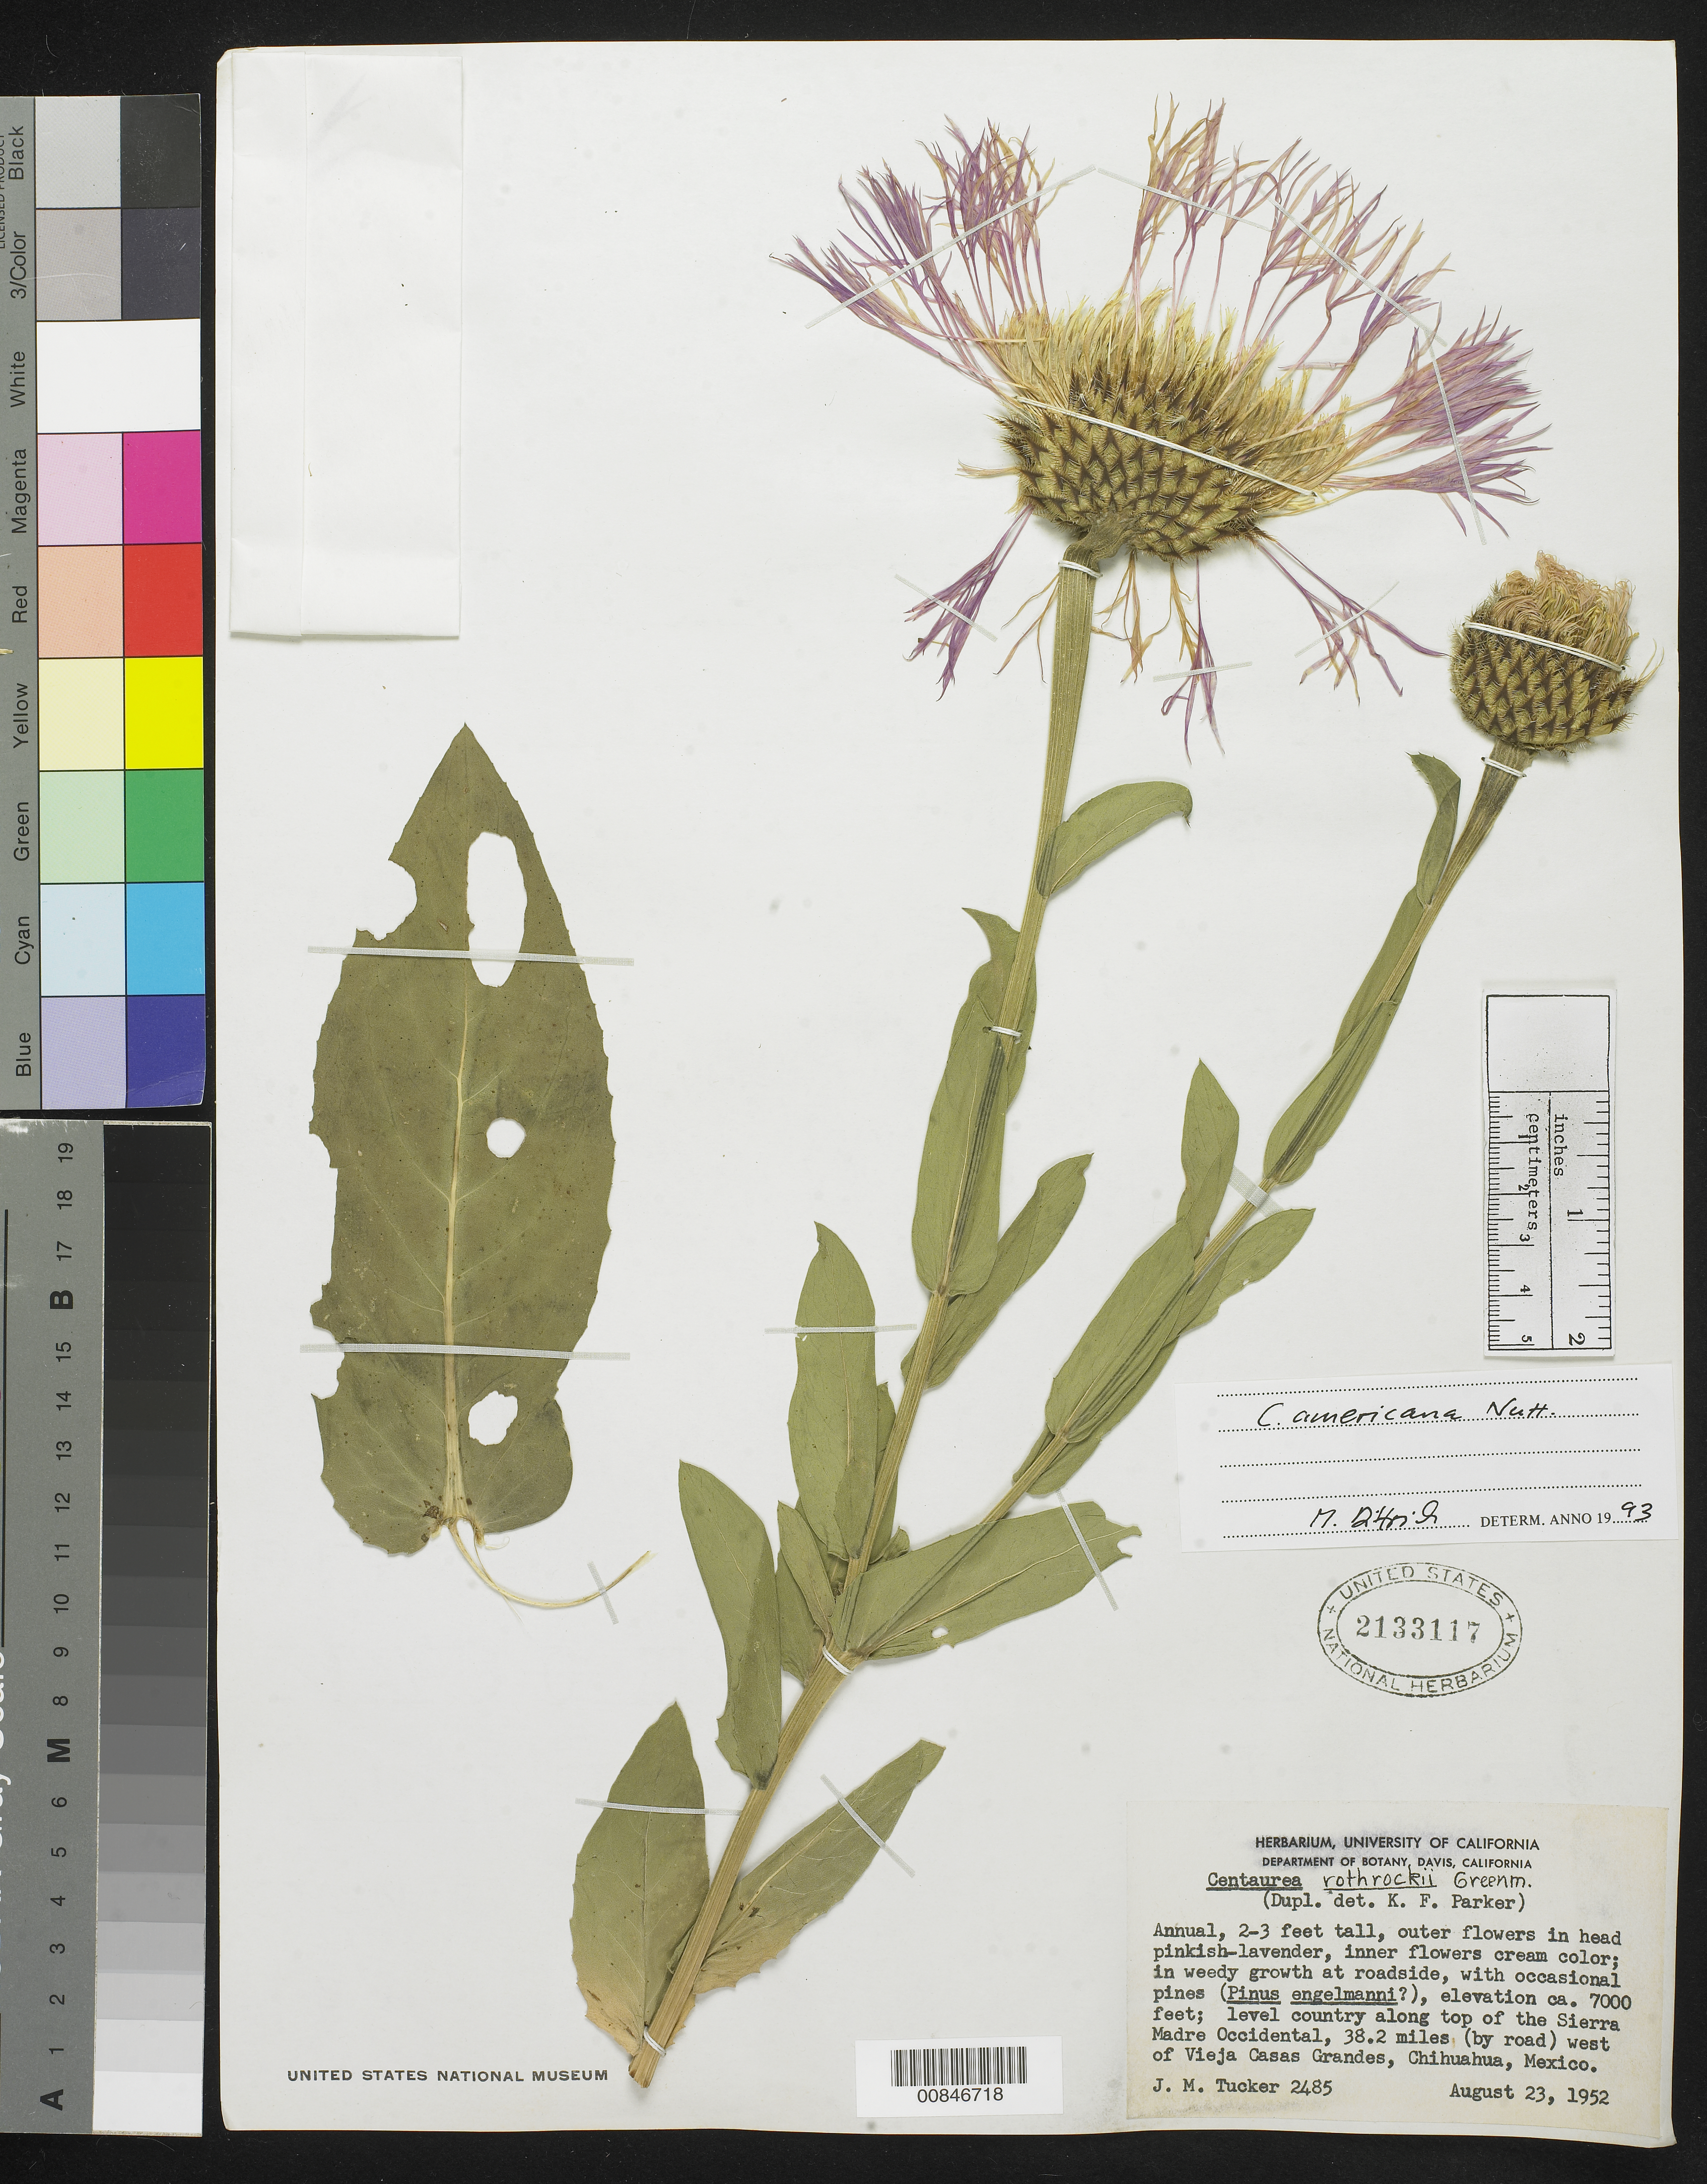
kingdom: Plantae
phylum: Tracheophyta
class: Magnoliopsida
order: Asterales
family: Asteraceae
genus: Plectocephalus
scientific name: Plectocephalus americanus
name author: (Nutt.) D. Don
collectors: J. M. Tucker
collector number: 2485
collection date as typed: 23 Aug 1952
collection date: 1952-08-23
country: Mexico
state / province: Chihuahua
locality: Level country along top of the Sierra Madre Occidental, 38.2 miles (by road) west of Viejo Casas Grandes, Chihuahua.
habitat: In weedy growth at roadside, with occasional pines (Pinus engelmanni?).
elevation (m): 2134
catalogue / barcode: US 2133117